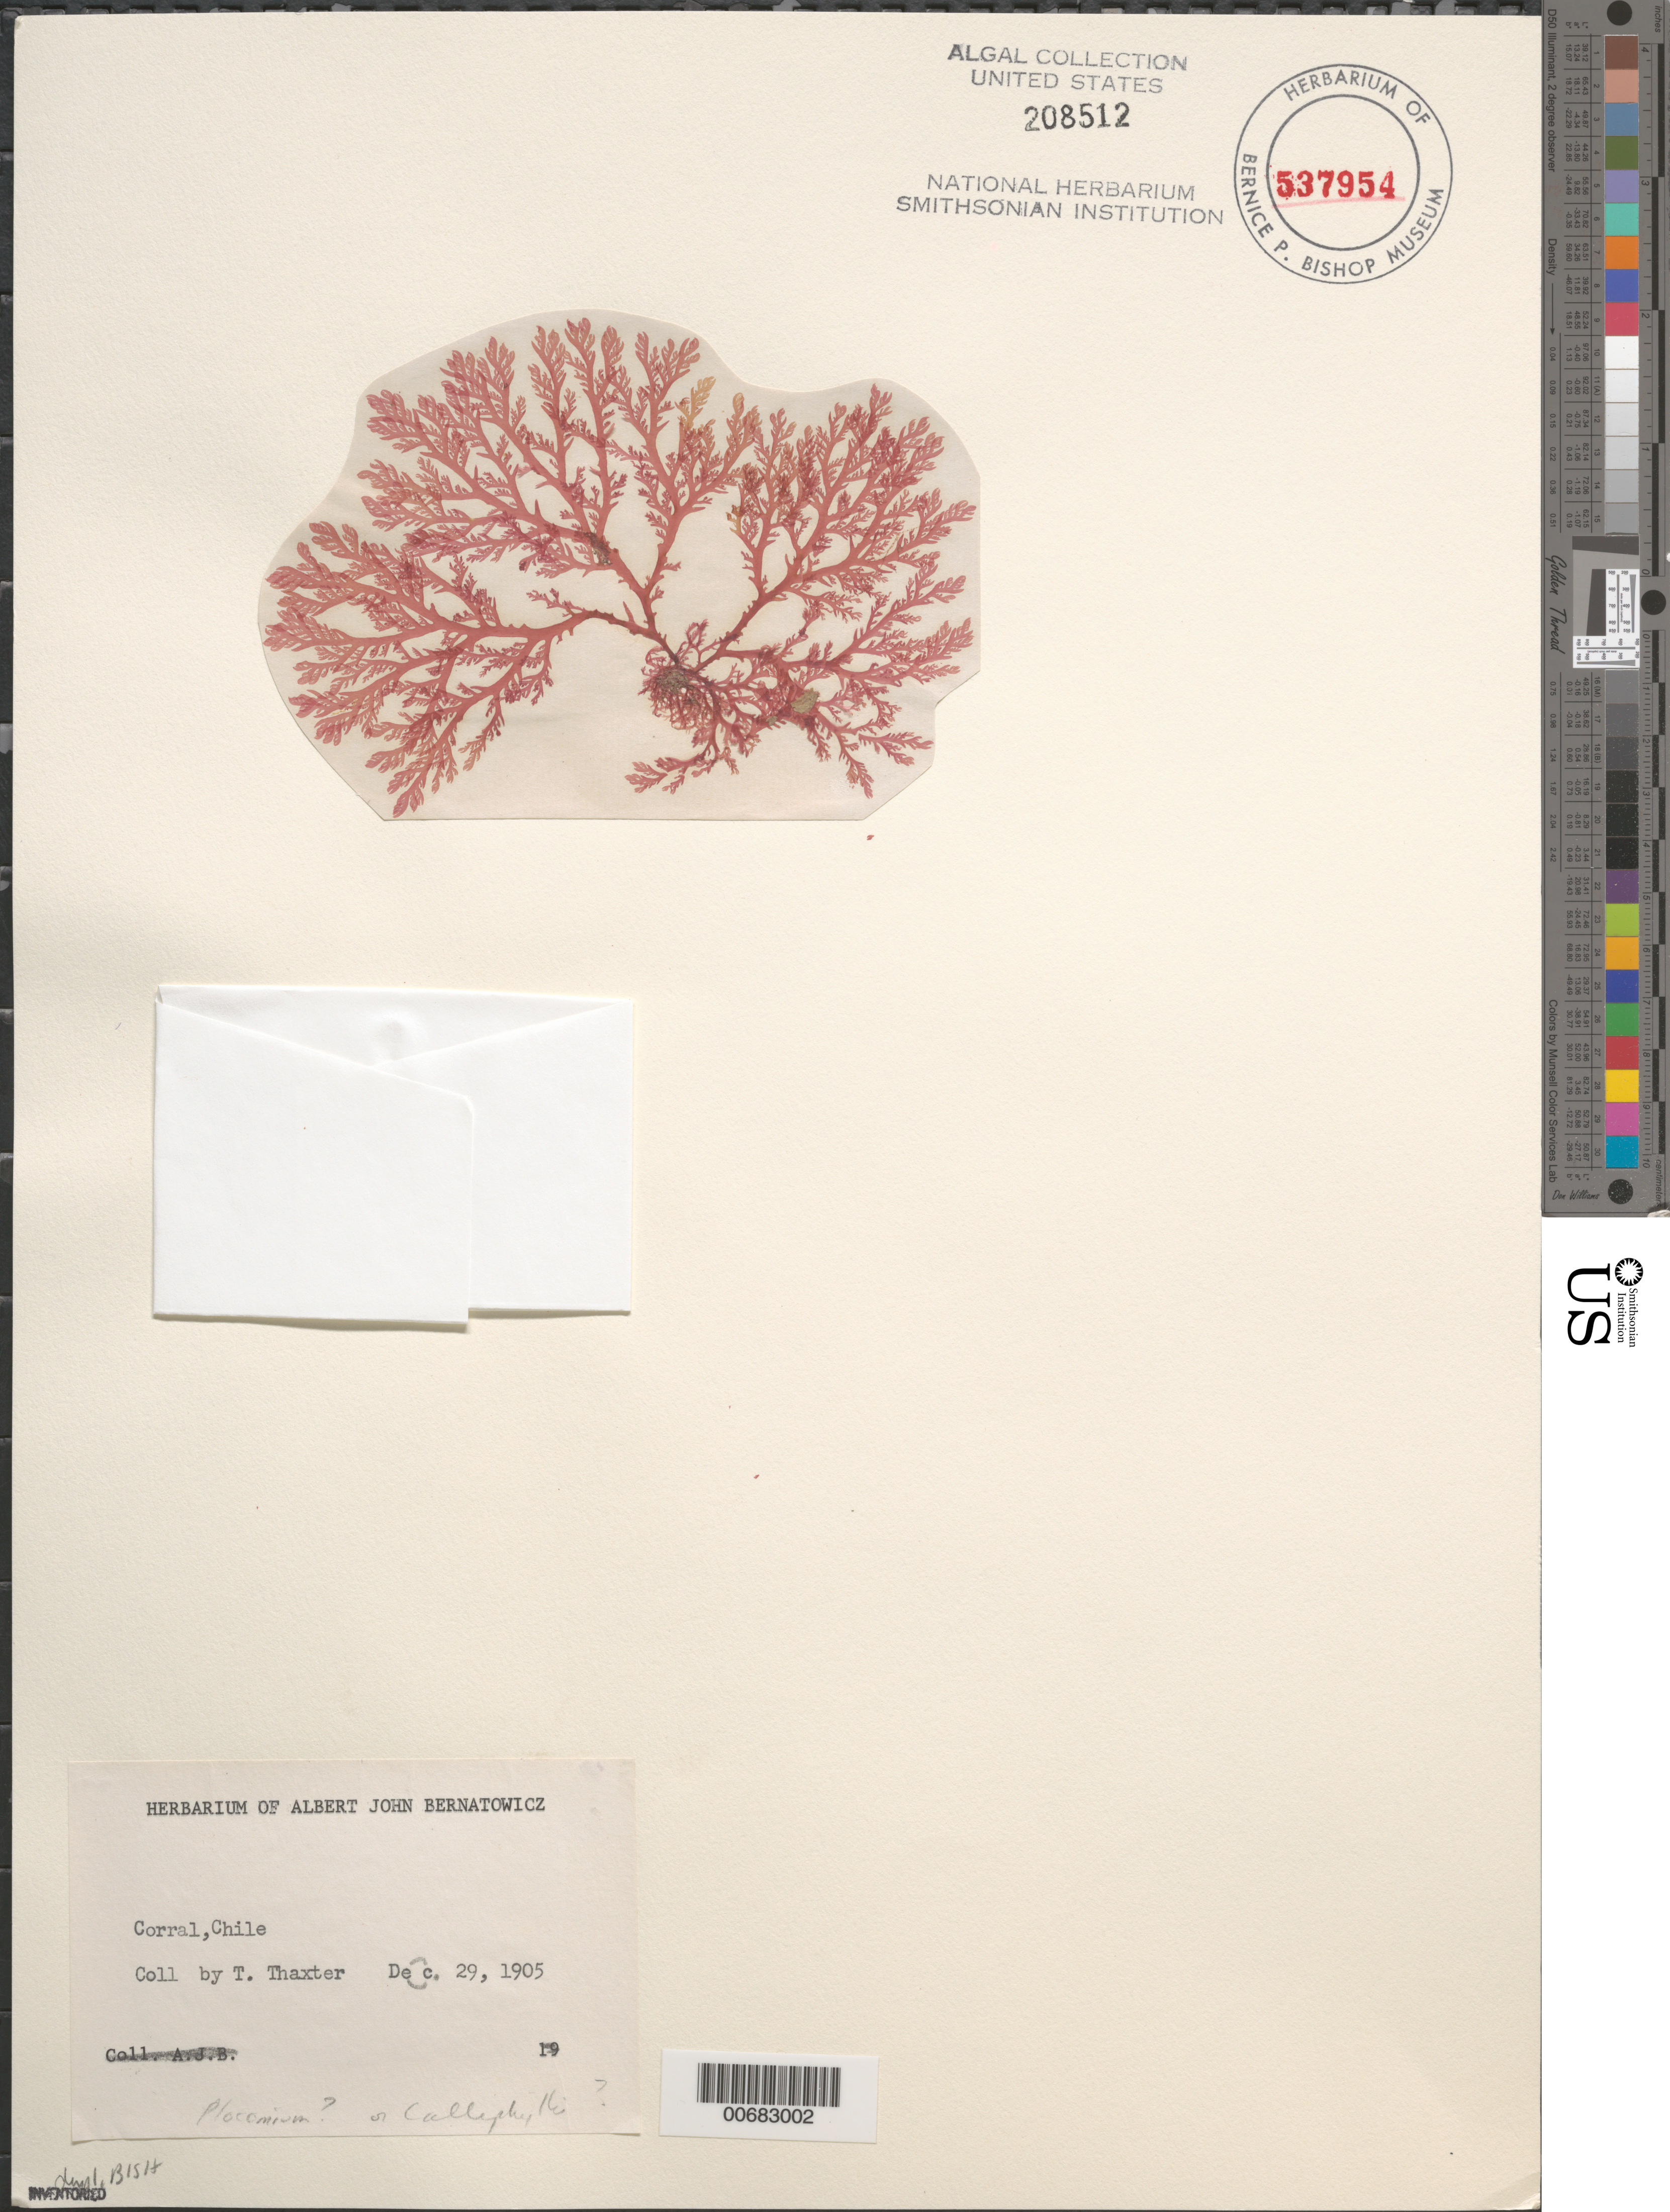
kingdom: Plantae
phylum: Rhodophyta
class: Florideophyceae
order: Plocamiales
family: Plocamiaceae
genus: Plocamium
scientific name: Plocamium sp.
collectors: R. Thaxter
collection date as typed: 29 Dec 1905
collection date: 1905-12-29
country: Chile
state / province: Los Lagos (X)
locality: Corral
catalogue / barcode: US 208512